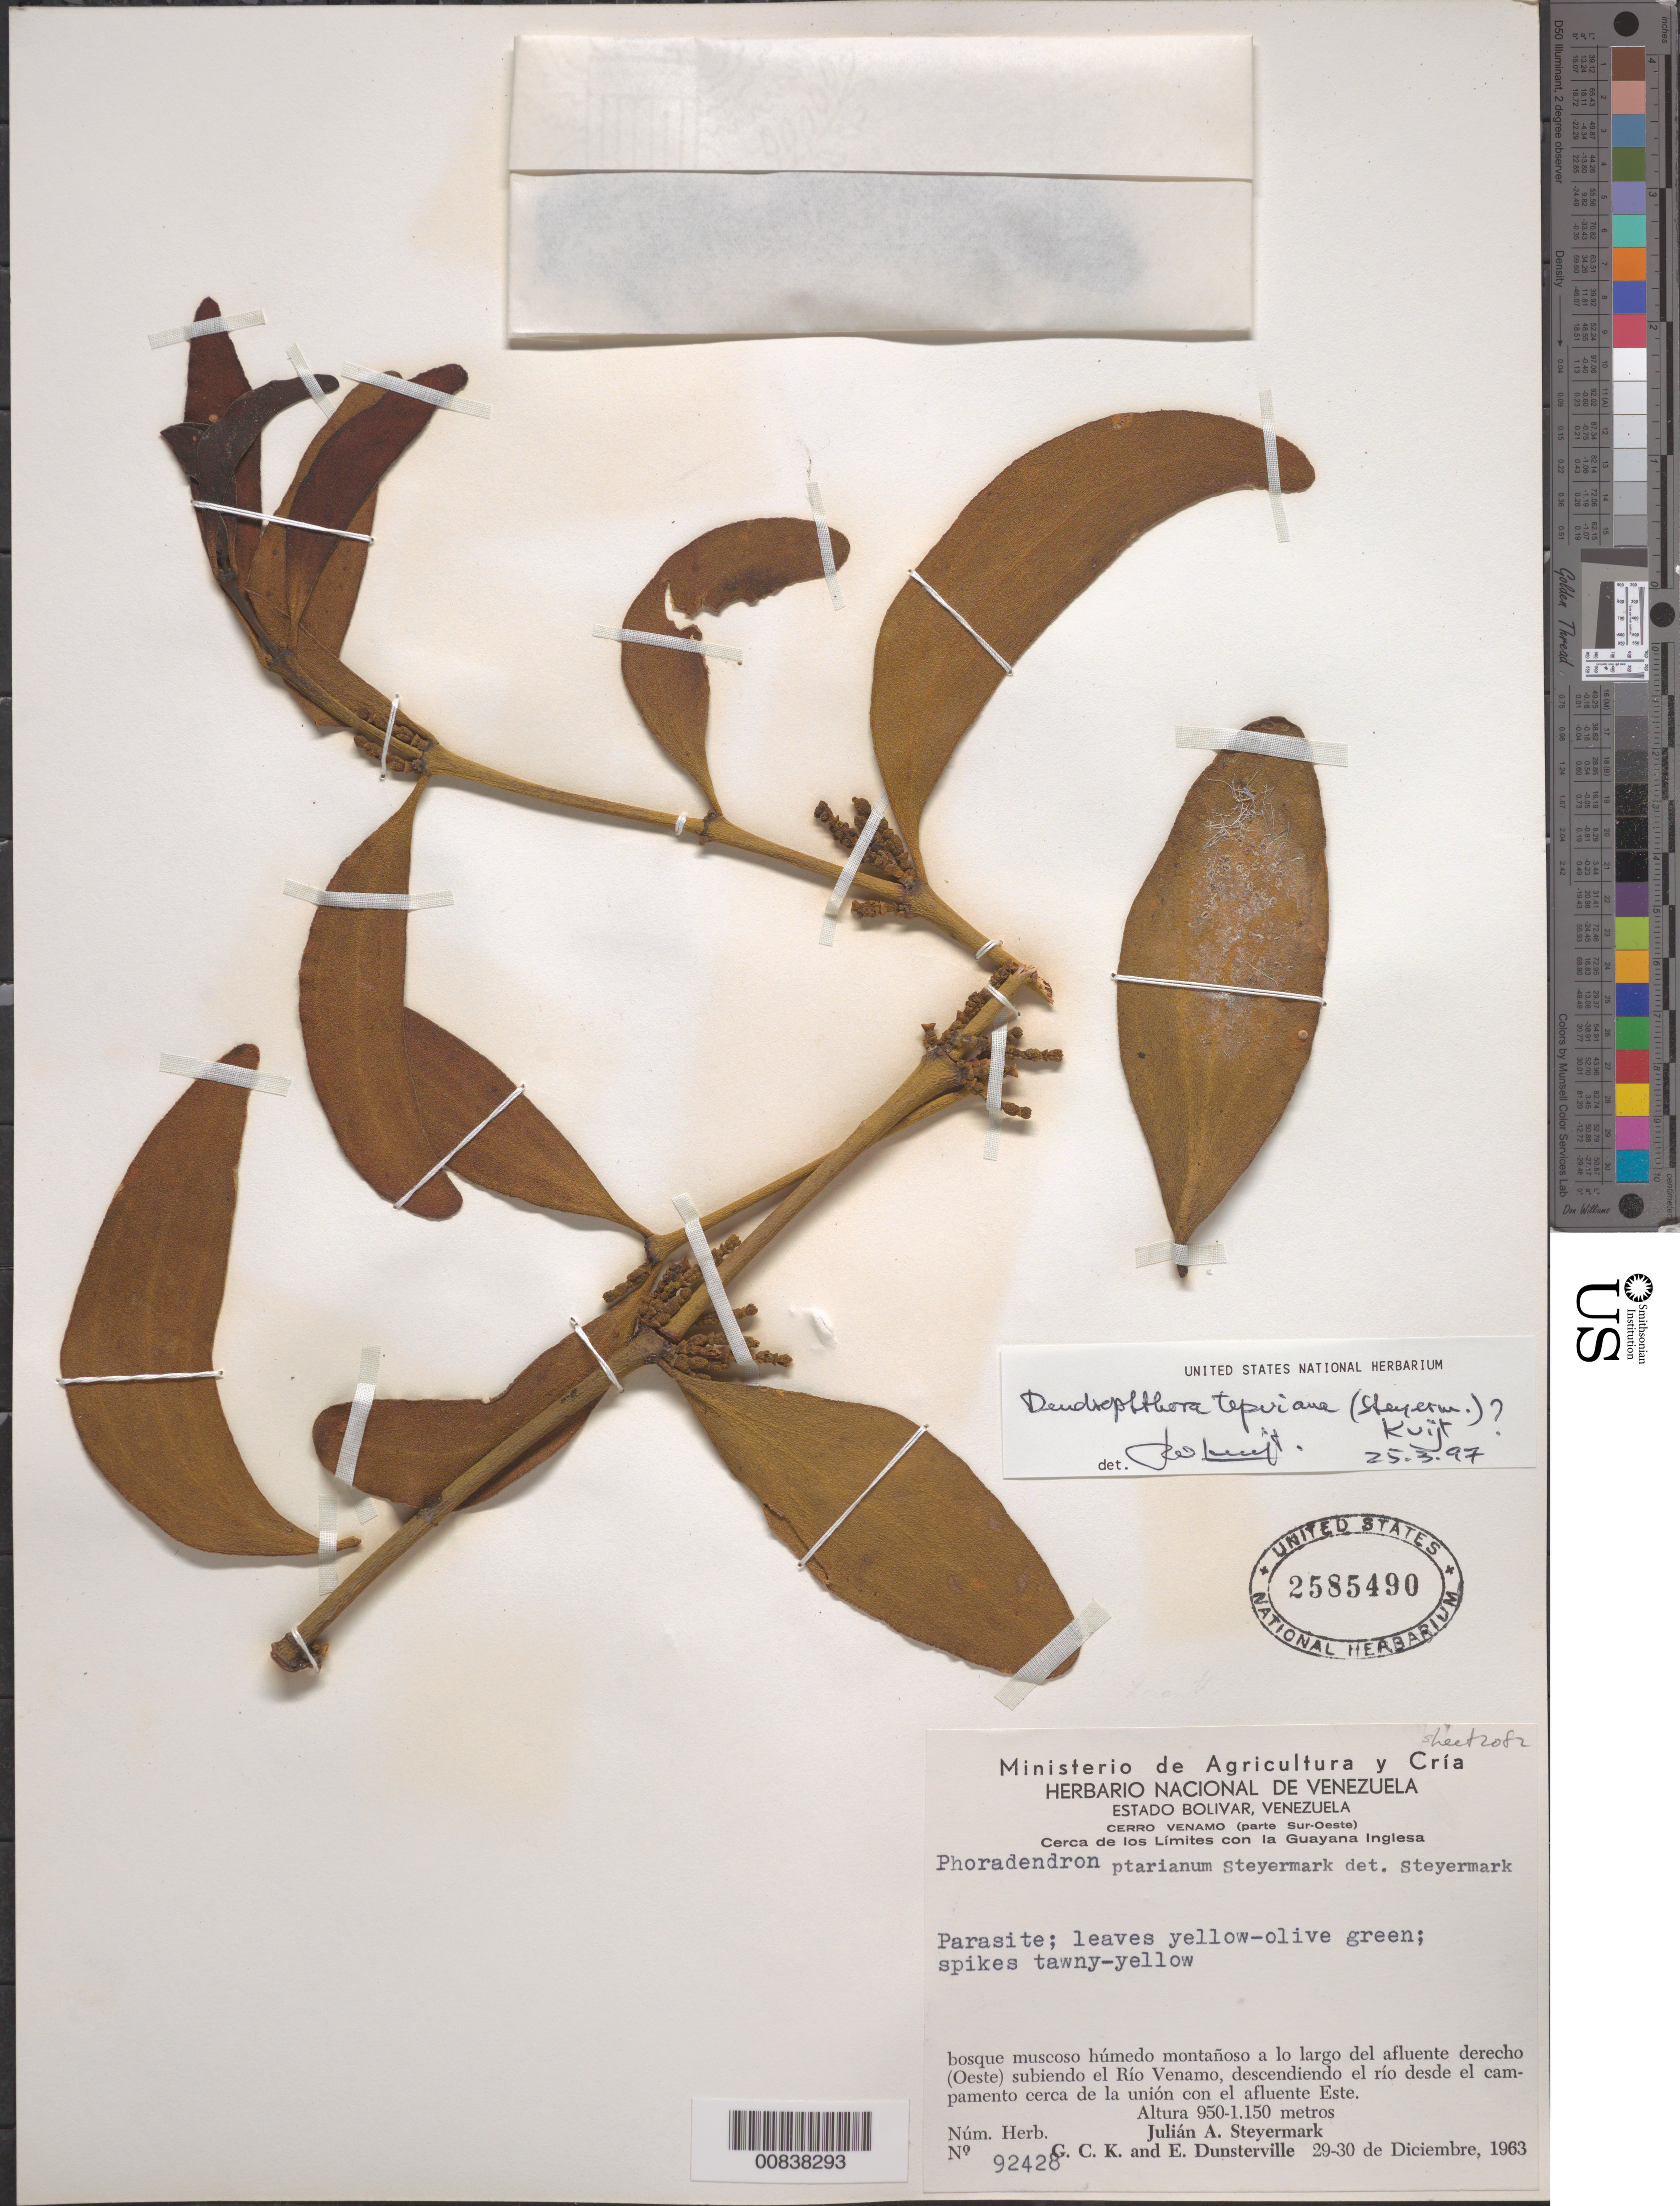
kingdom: Plantae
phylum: Tracheophyta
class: Magnoliopsida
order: Santalales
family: Viscaceae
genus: Dendrophthora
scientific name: Dendrophthora tepuiana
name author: (Steyerm.) Kuijt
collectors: J. Steyermark, G. C. K. Dunsterville & E. Dunsterville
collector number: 92428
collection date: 1963-12-29/1963-12-30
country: Venezuela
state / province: Bolivar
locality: Cerro Venamo (parte Sur-Oeste), Cerca de los Límites con la Guayana Inglesa. Bosque muscoso húmedo montañoso a lo largo del afluente derecho (Oeste) subiendo el Río Venamo, descendiendo el río desde el campamento cerca de la unión con el afluente Este.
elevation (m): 950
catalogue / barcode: US 2585490